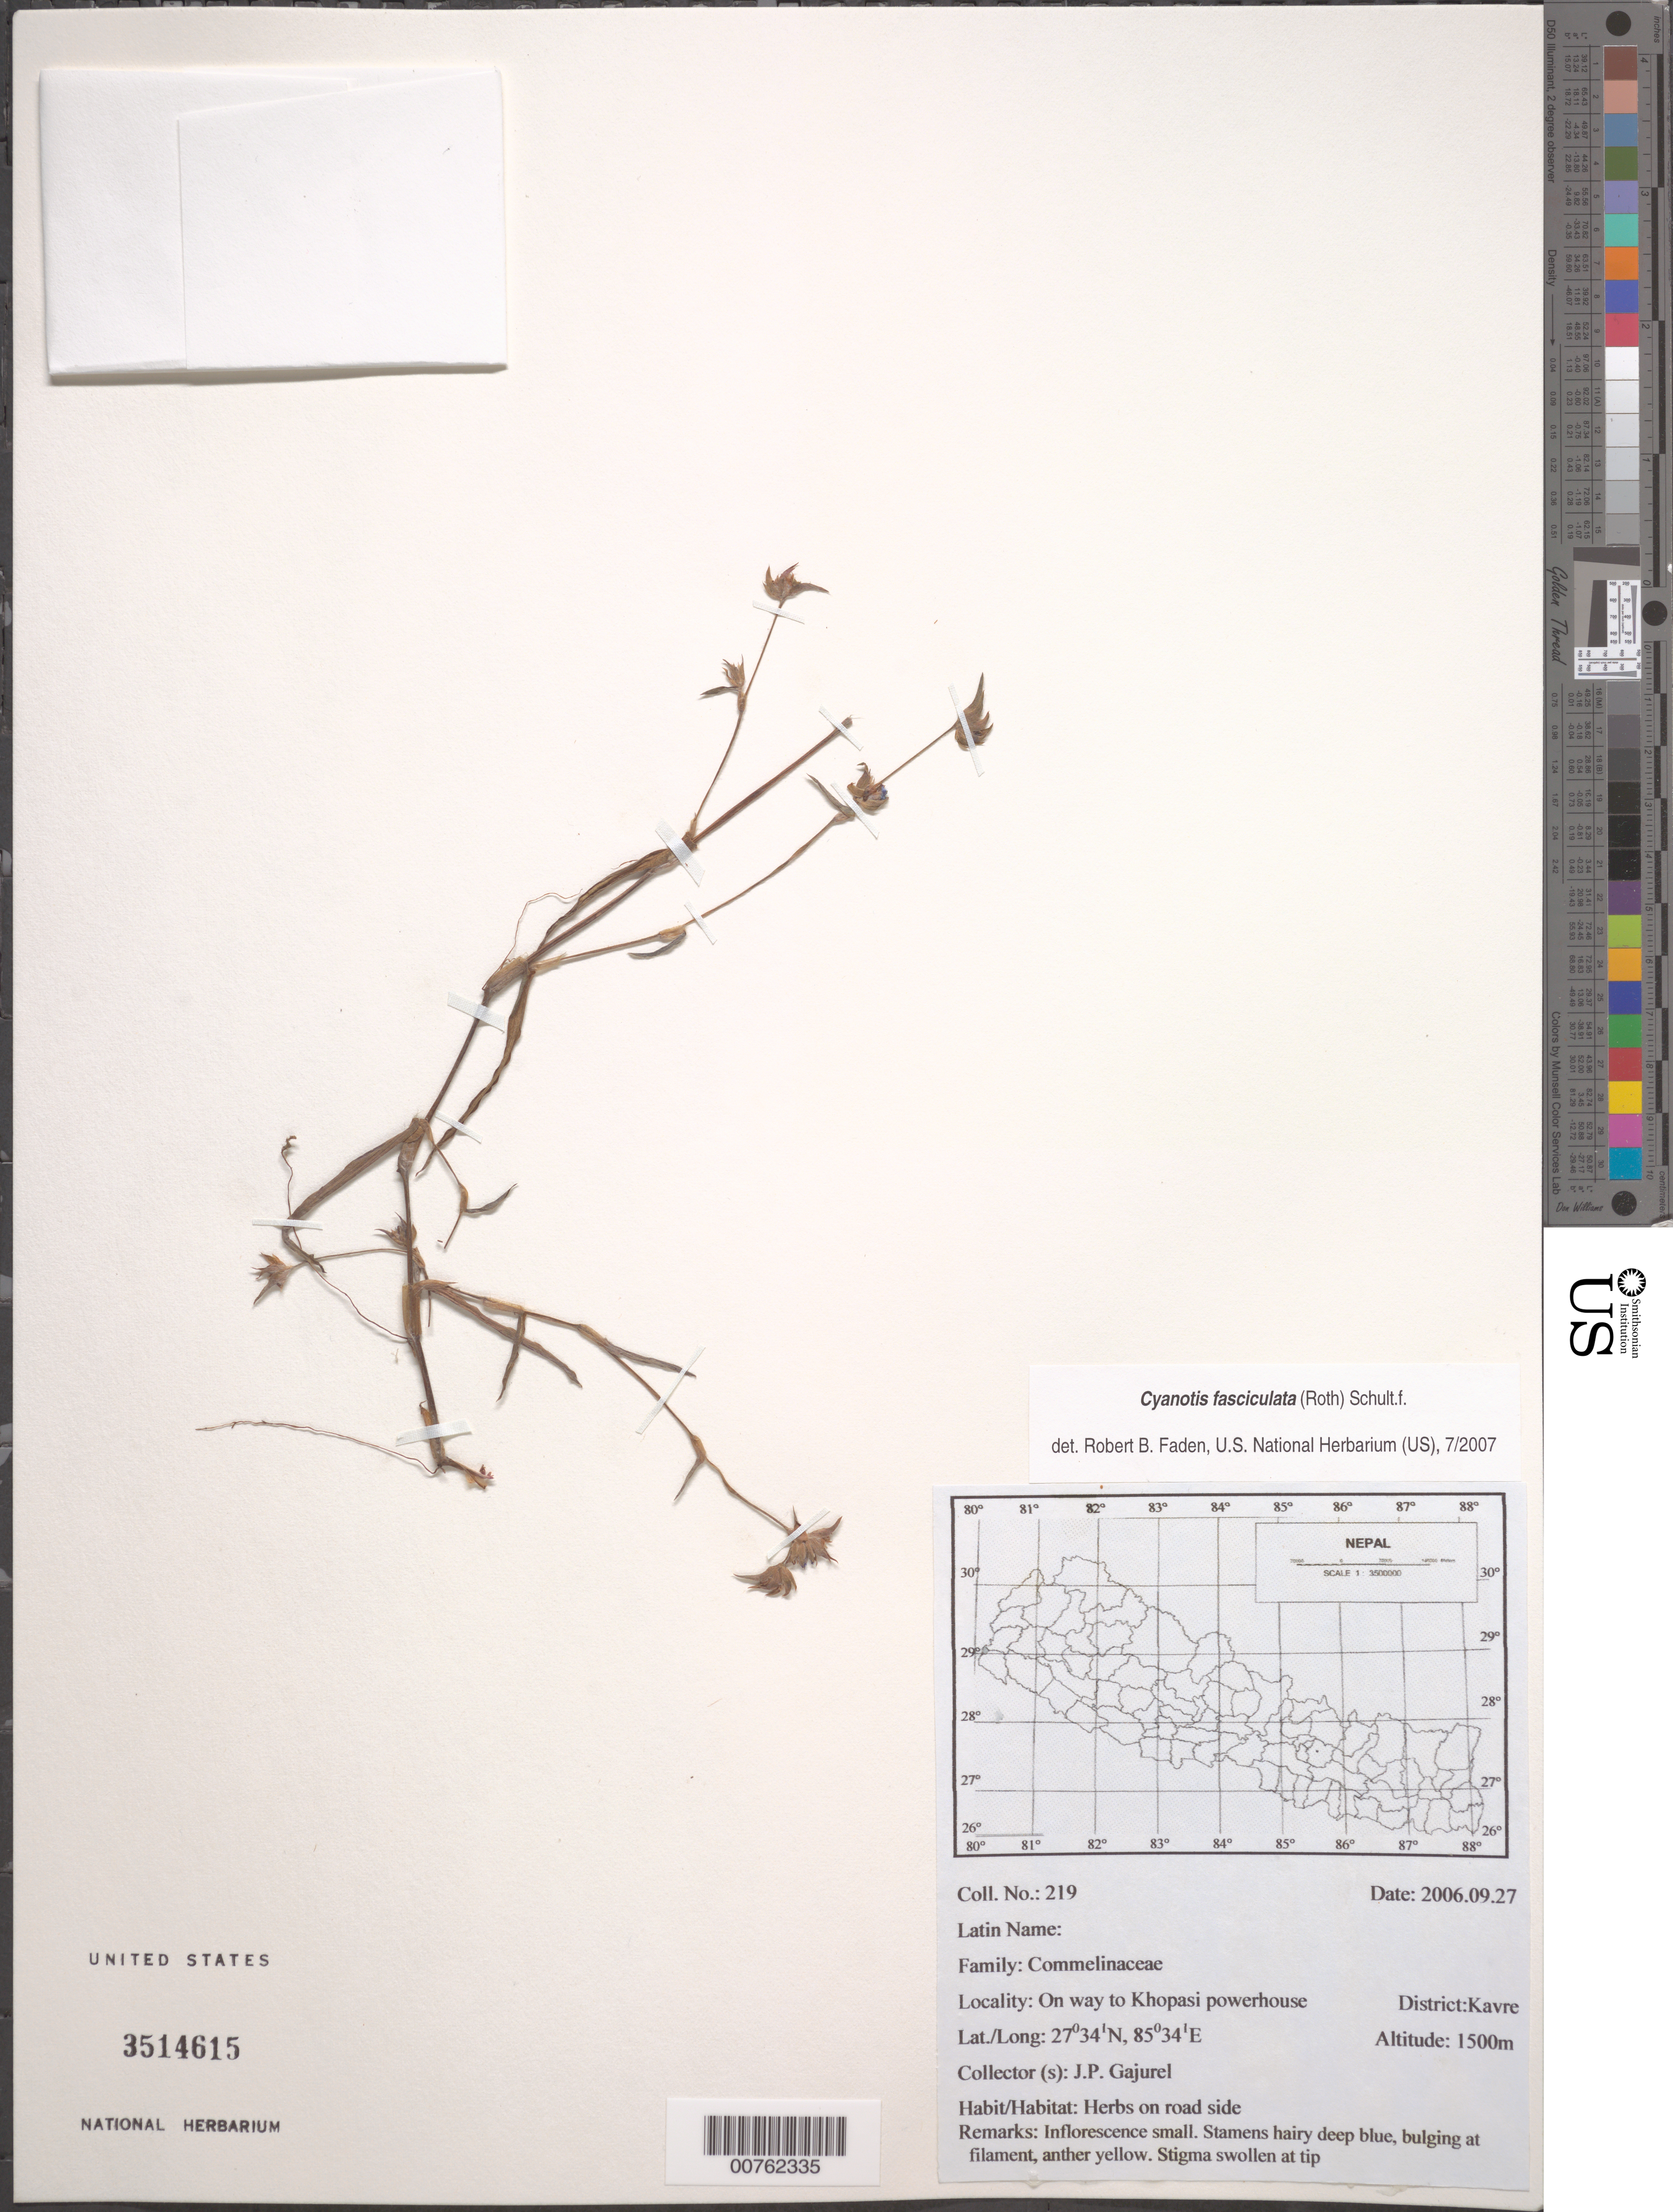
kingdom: Plantae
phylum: Tracheophyta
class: Liliopsida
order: Commelinales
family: Commelinaceae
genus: Cyanotis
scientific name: Cyanotis fasciculata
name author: (Heyne ex Roth) Schult. f.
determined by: Faden, Robert B., (US), Smithsonian Institution - National Museum of Natural History (UNITED STATES)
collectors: J. Gajurel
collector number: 219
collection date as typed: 27 Sep 2006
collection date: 2006-09-27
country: Nepal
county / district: Kavre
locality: On way to Khopasi powerhouse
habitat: Herbs on road side.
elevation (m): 1500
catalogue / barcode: US 3514615